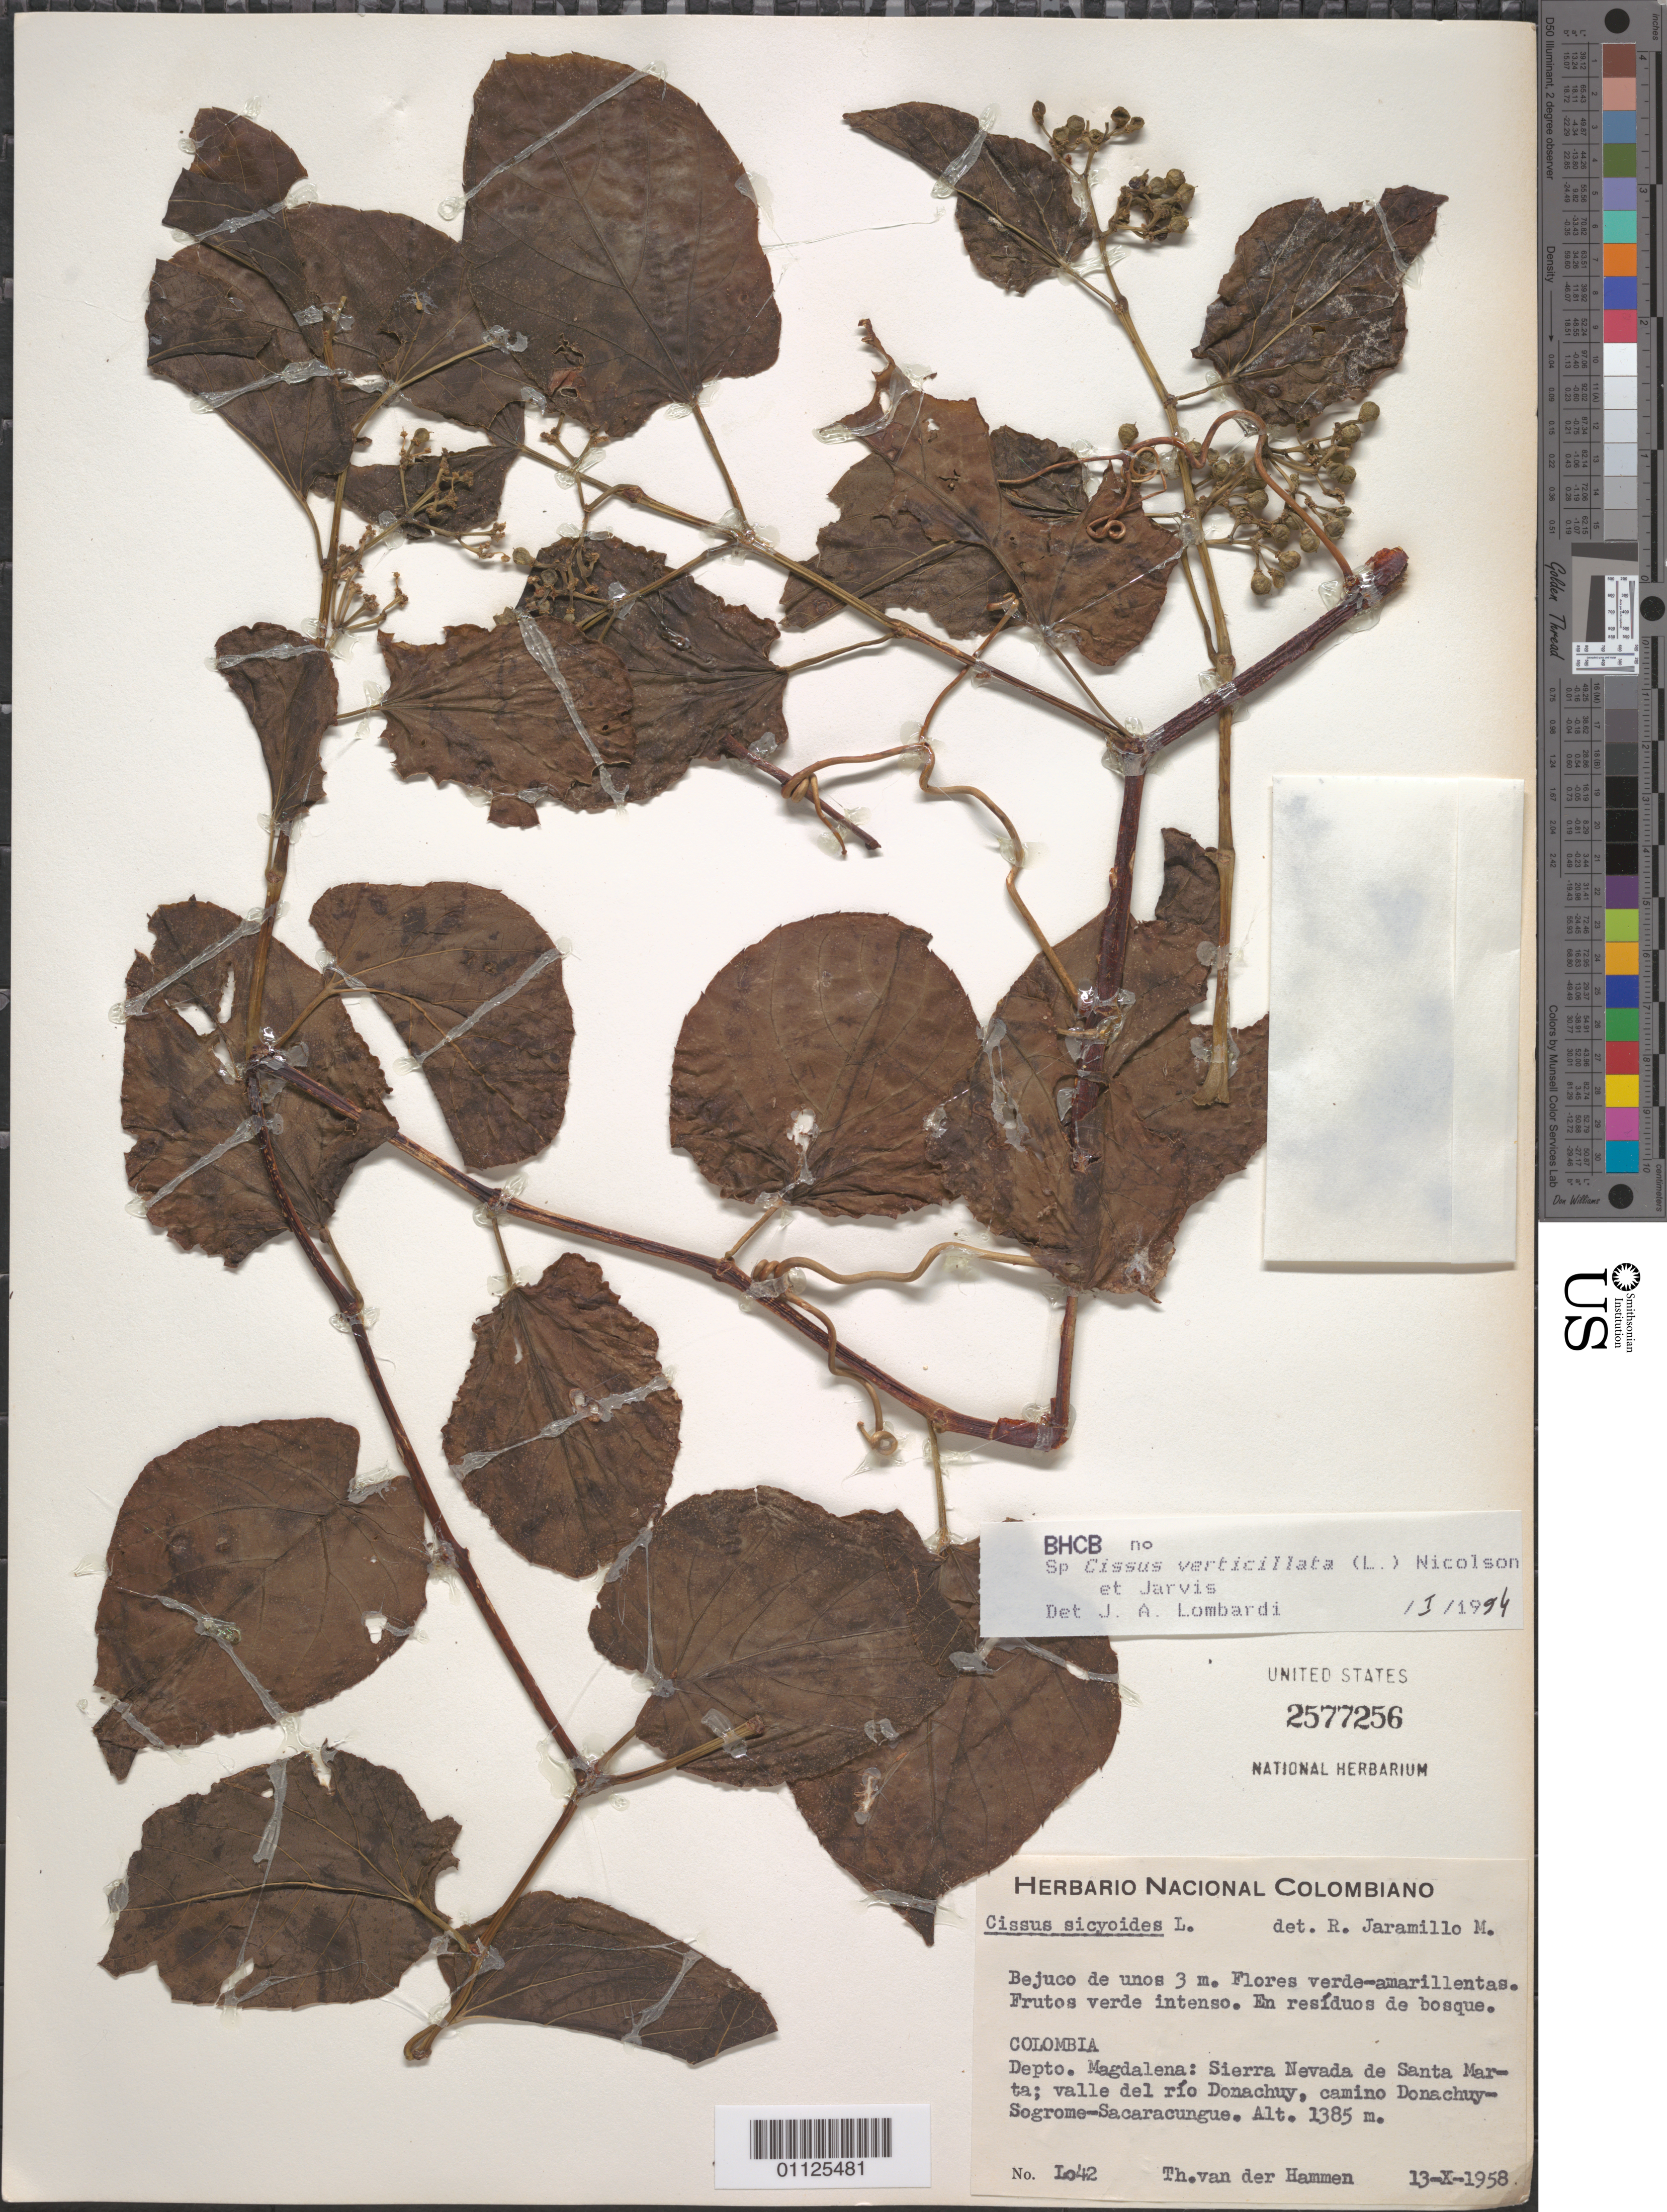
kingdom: Plantae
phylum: Tracheophyta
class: Magnoliopsida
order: Vitales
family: Vitaceae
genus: Cissus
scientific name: Cissus verticillata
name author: (L.) Nicolson & C.E. Jarvis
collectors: T. Hammen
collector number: L 042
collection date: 1958-10-13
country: Colombia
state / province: Magdalena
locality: Sierra Nevada de Santa Marta; valle del rio Donachuy, camino Donachuy-Sogrome-Sacaracungue.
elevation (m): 1385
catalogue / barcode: US 2577256